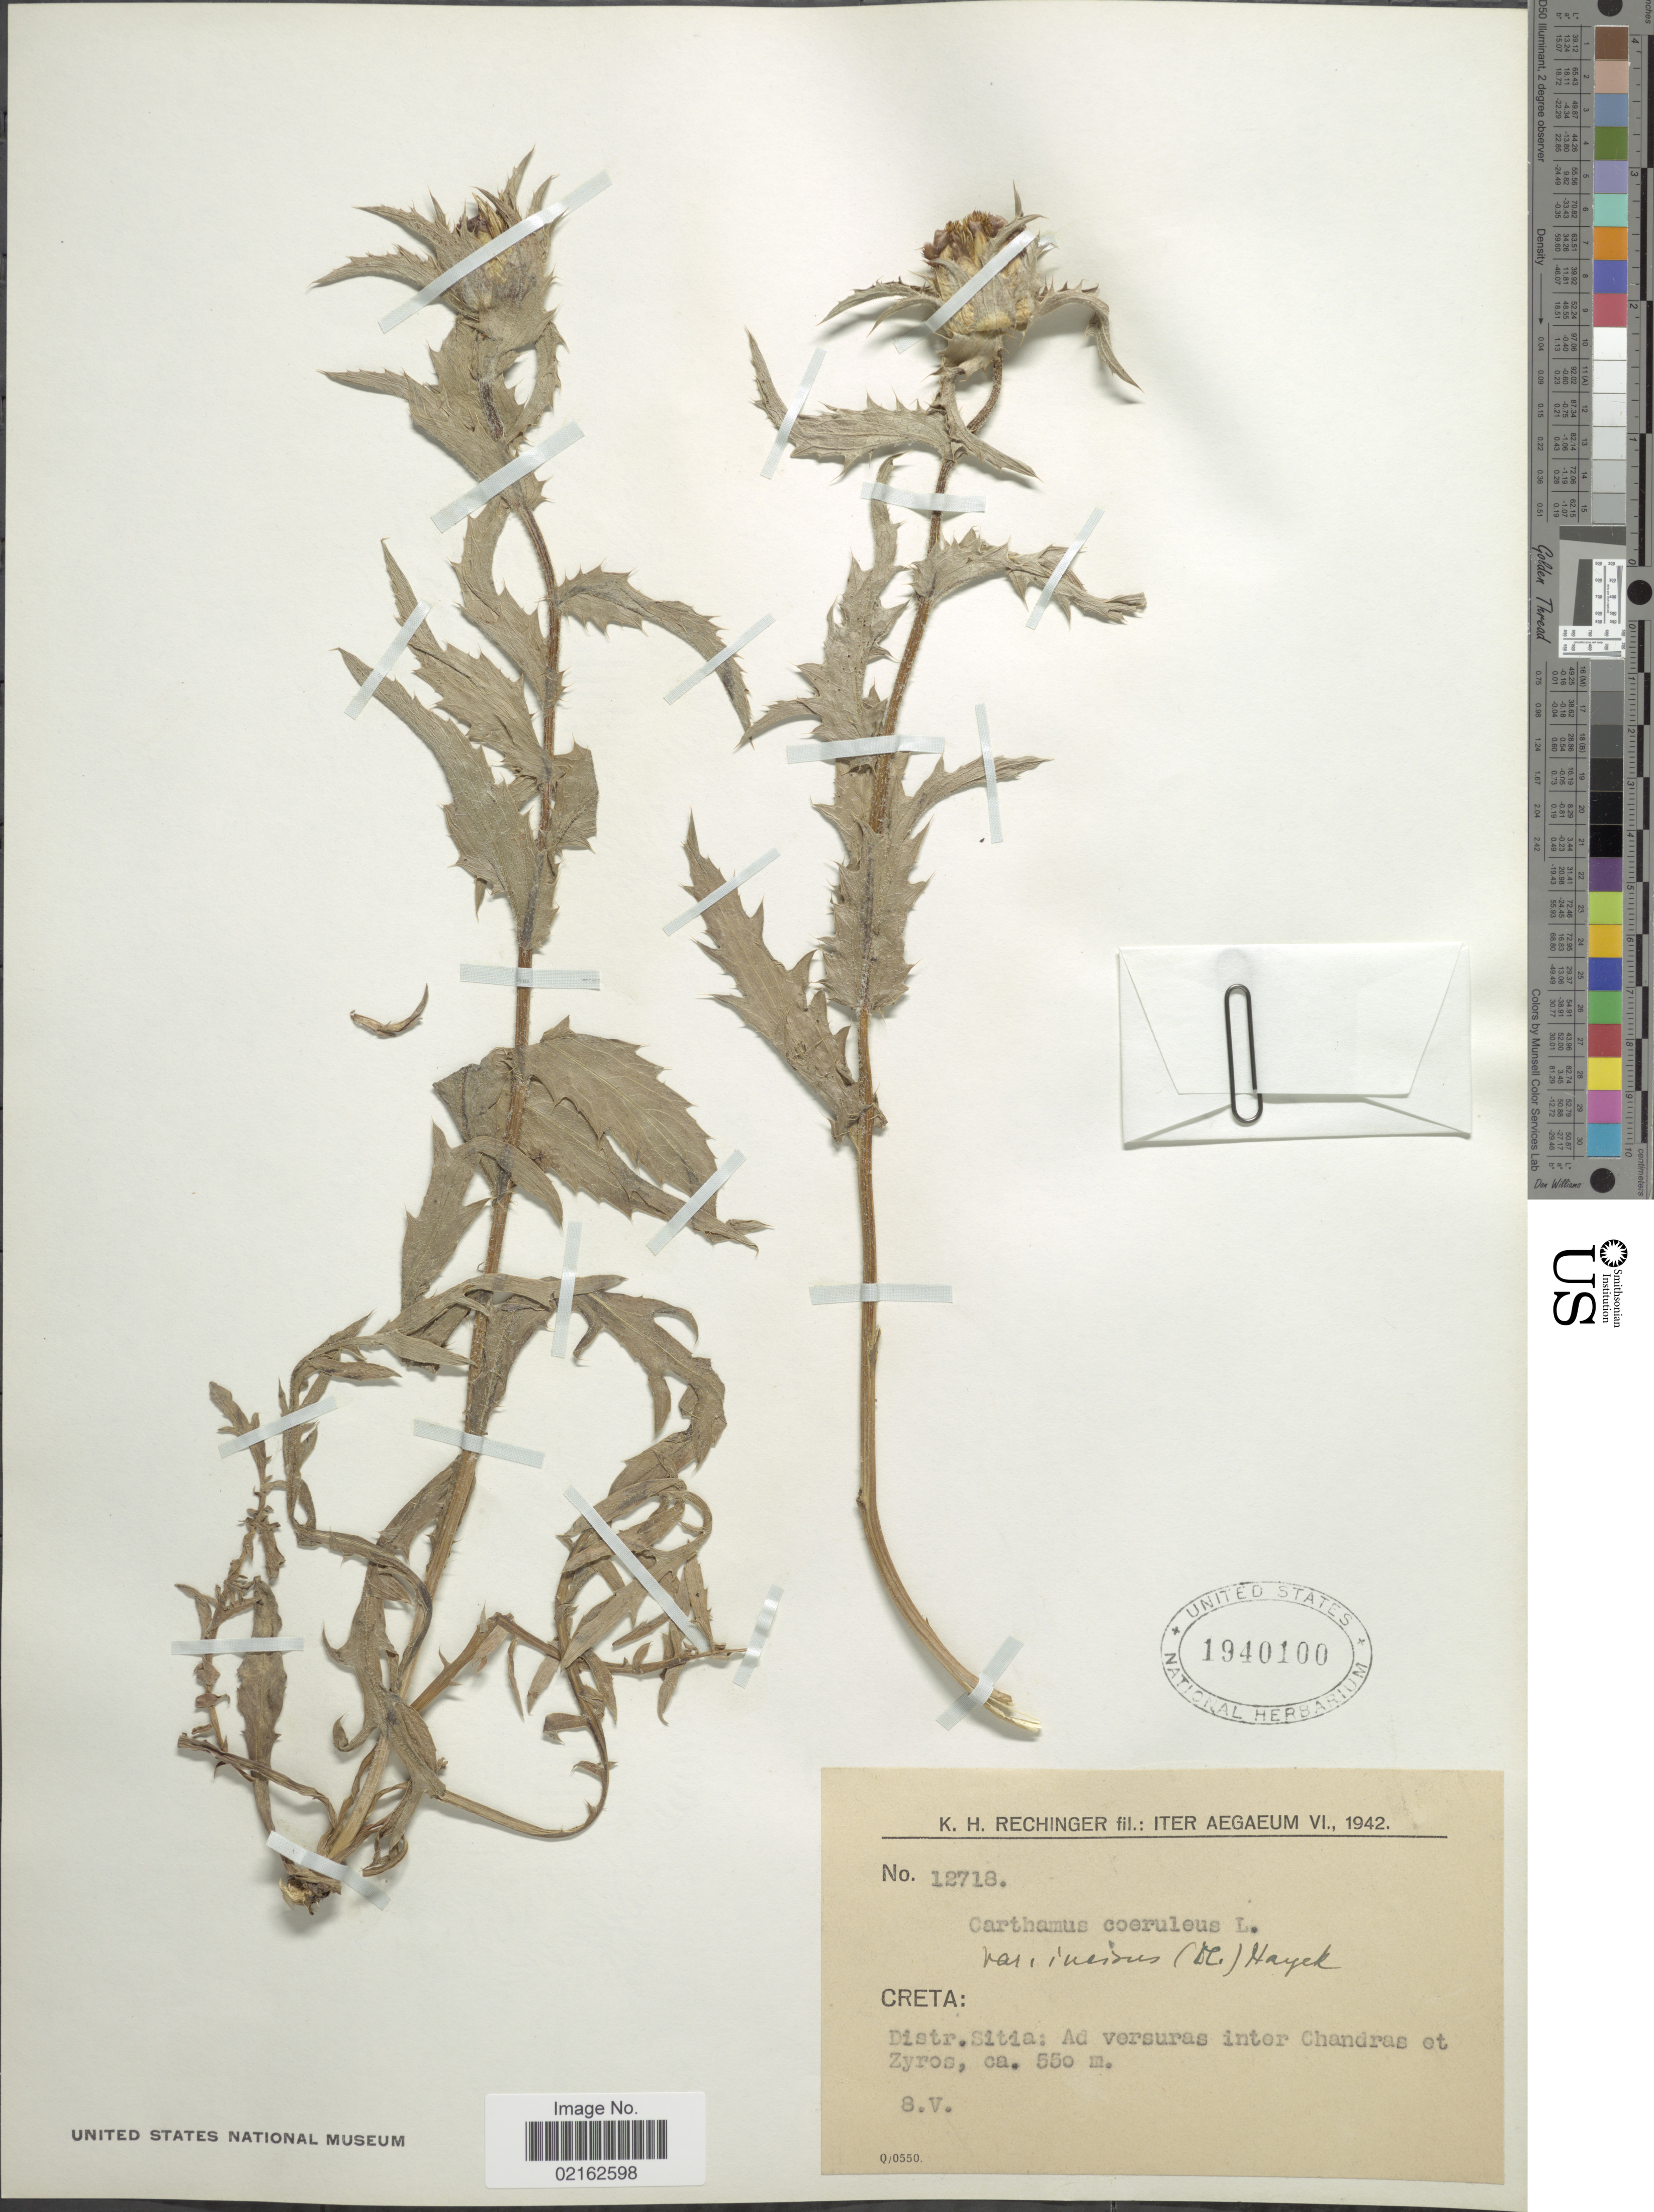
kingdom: Plantae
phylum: Tracheophyta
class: Magnoliopsida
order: Asterales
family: Asteraceae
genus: Carthamus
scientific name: Carthamus coeruleus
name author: L.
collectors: K. H. Rechinger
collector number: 12718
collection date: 1942-05-08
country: Greece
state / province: Crete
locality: Aegaeum, Creta, Distr. Sitia, inter Chandras et Zyros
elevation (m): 550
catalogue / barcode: US 1940100